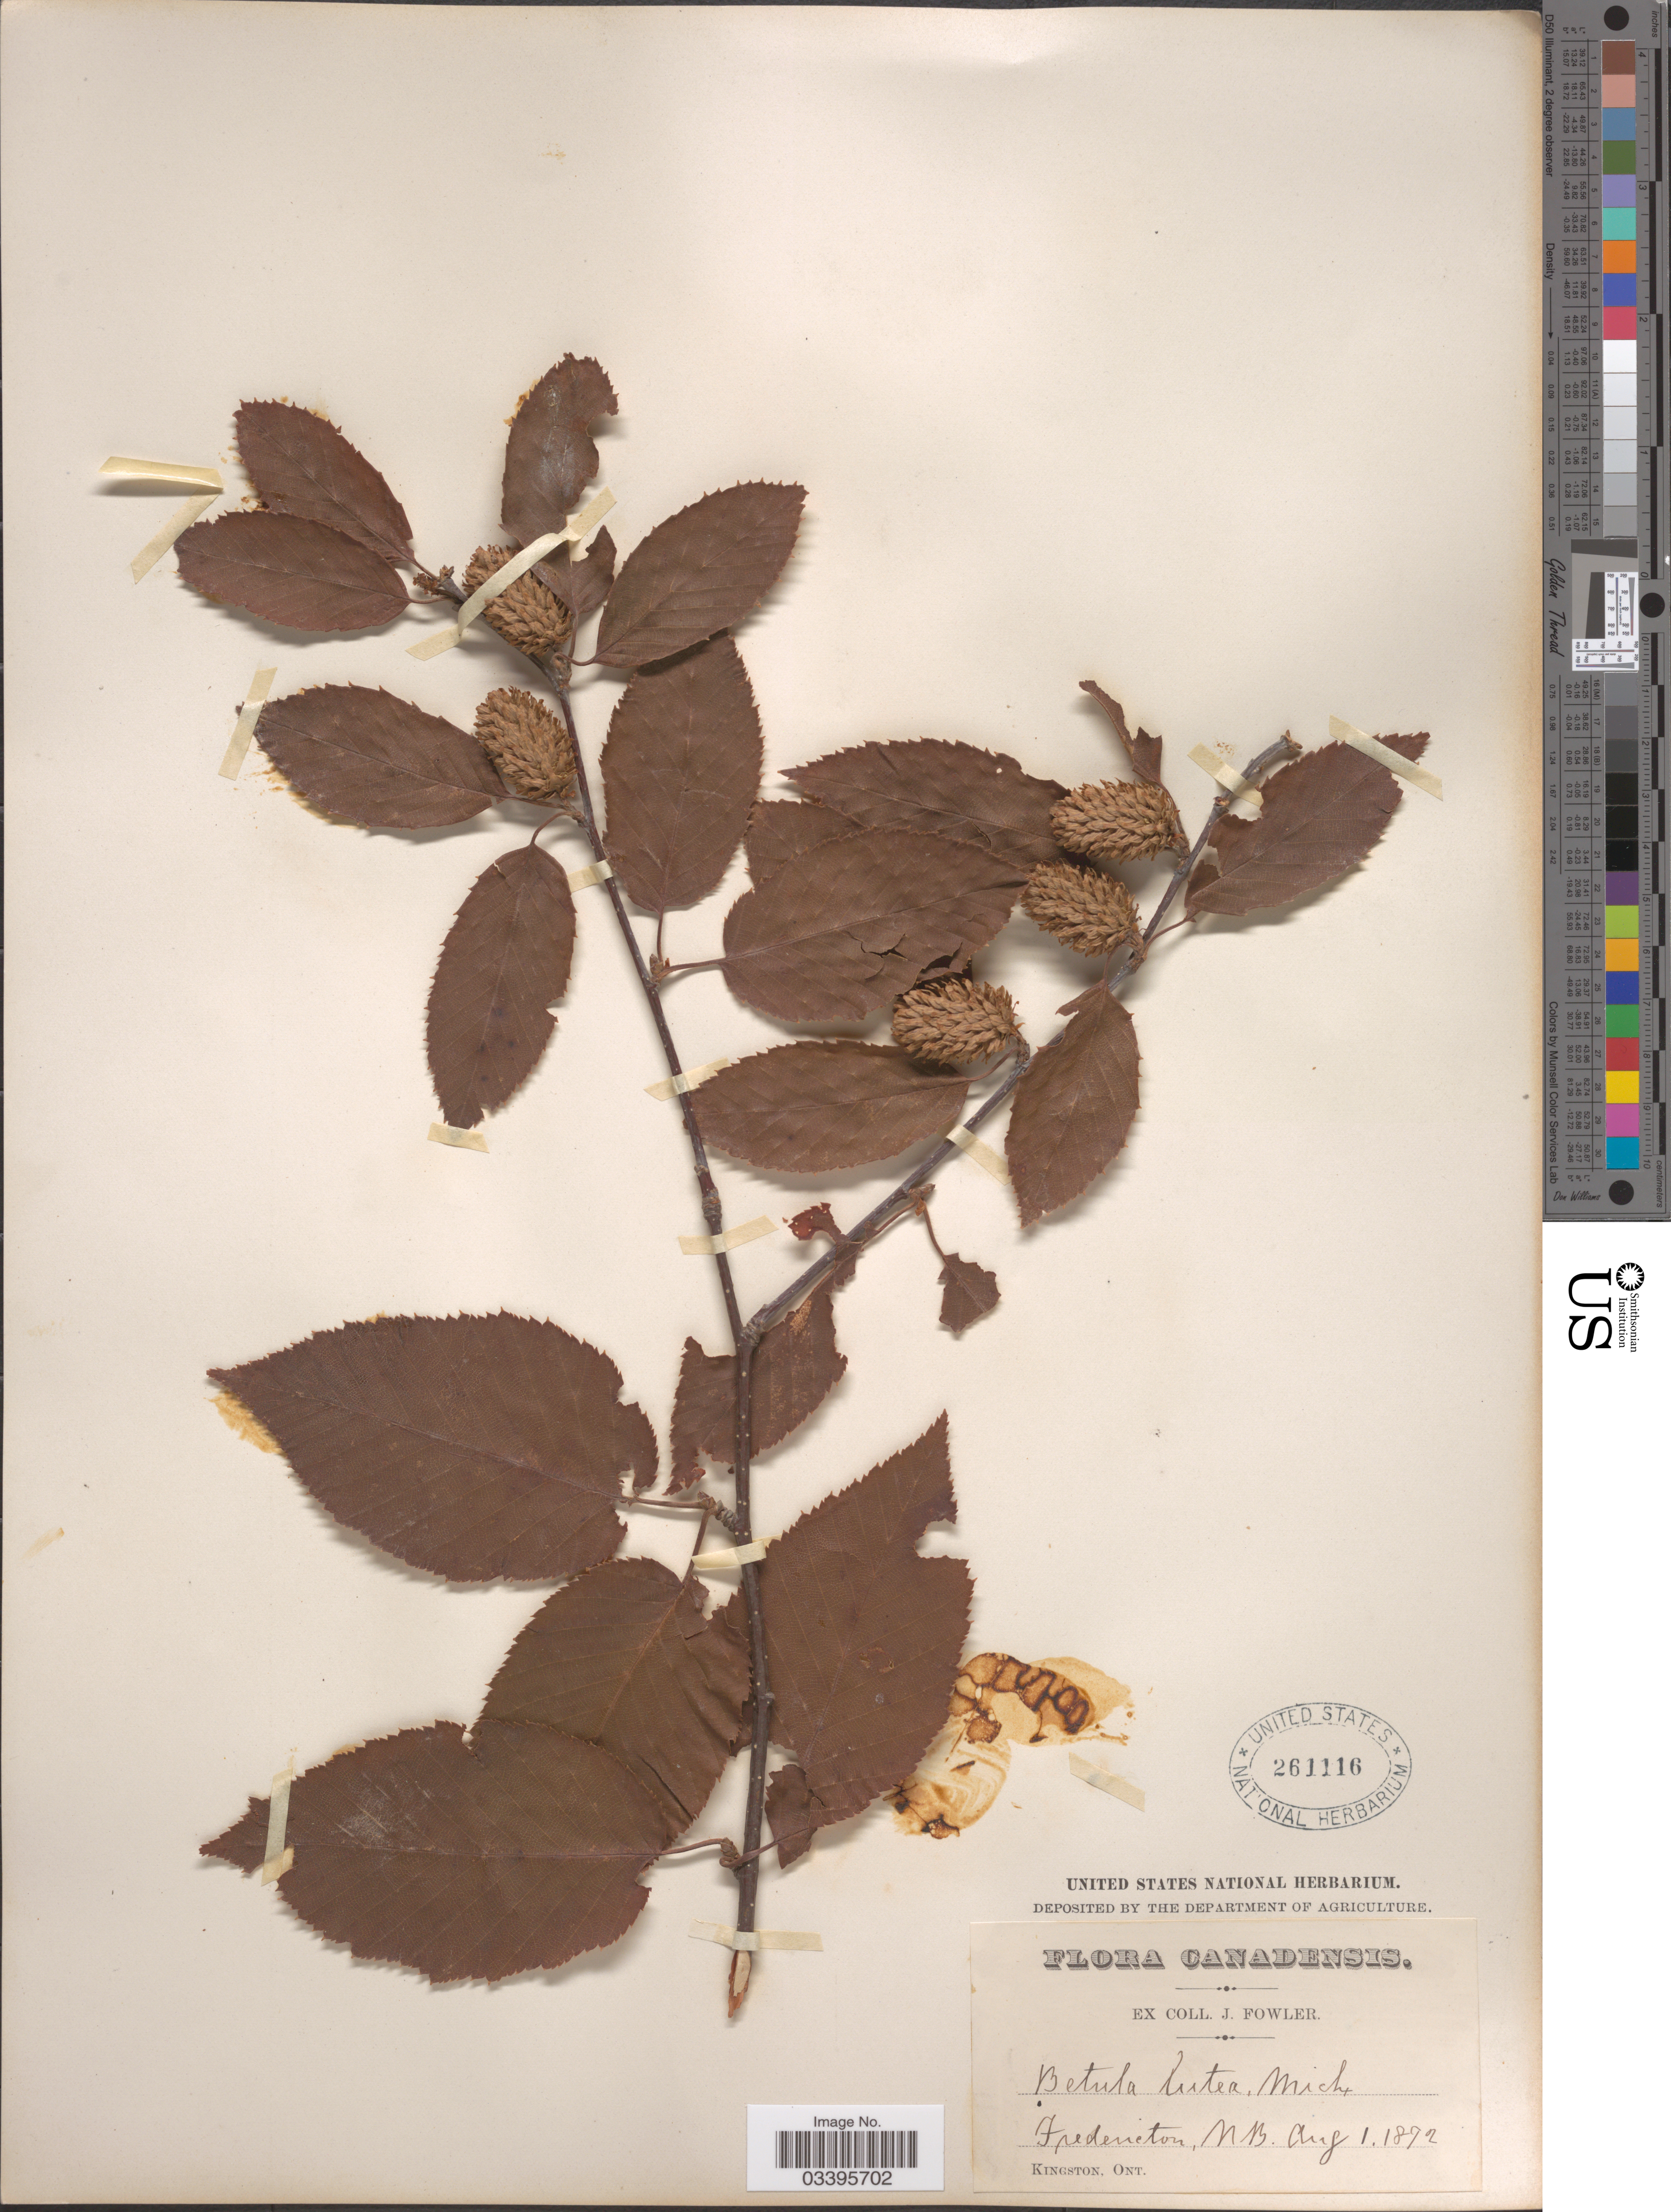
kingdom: Plantae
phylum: Tracheophyta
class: Magnoliopsida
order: Fagales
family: Betulaceae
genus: Betula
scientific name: Betula lutea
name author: F. Michx.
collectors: J. Fowler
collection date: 1892-08-01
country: Canada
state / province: New Brunswick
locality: Fredericton.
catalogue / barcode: US 261116